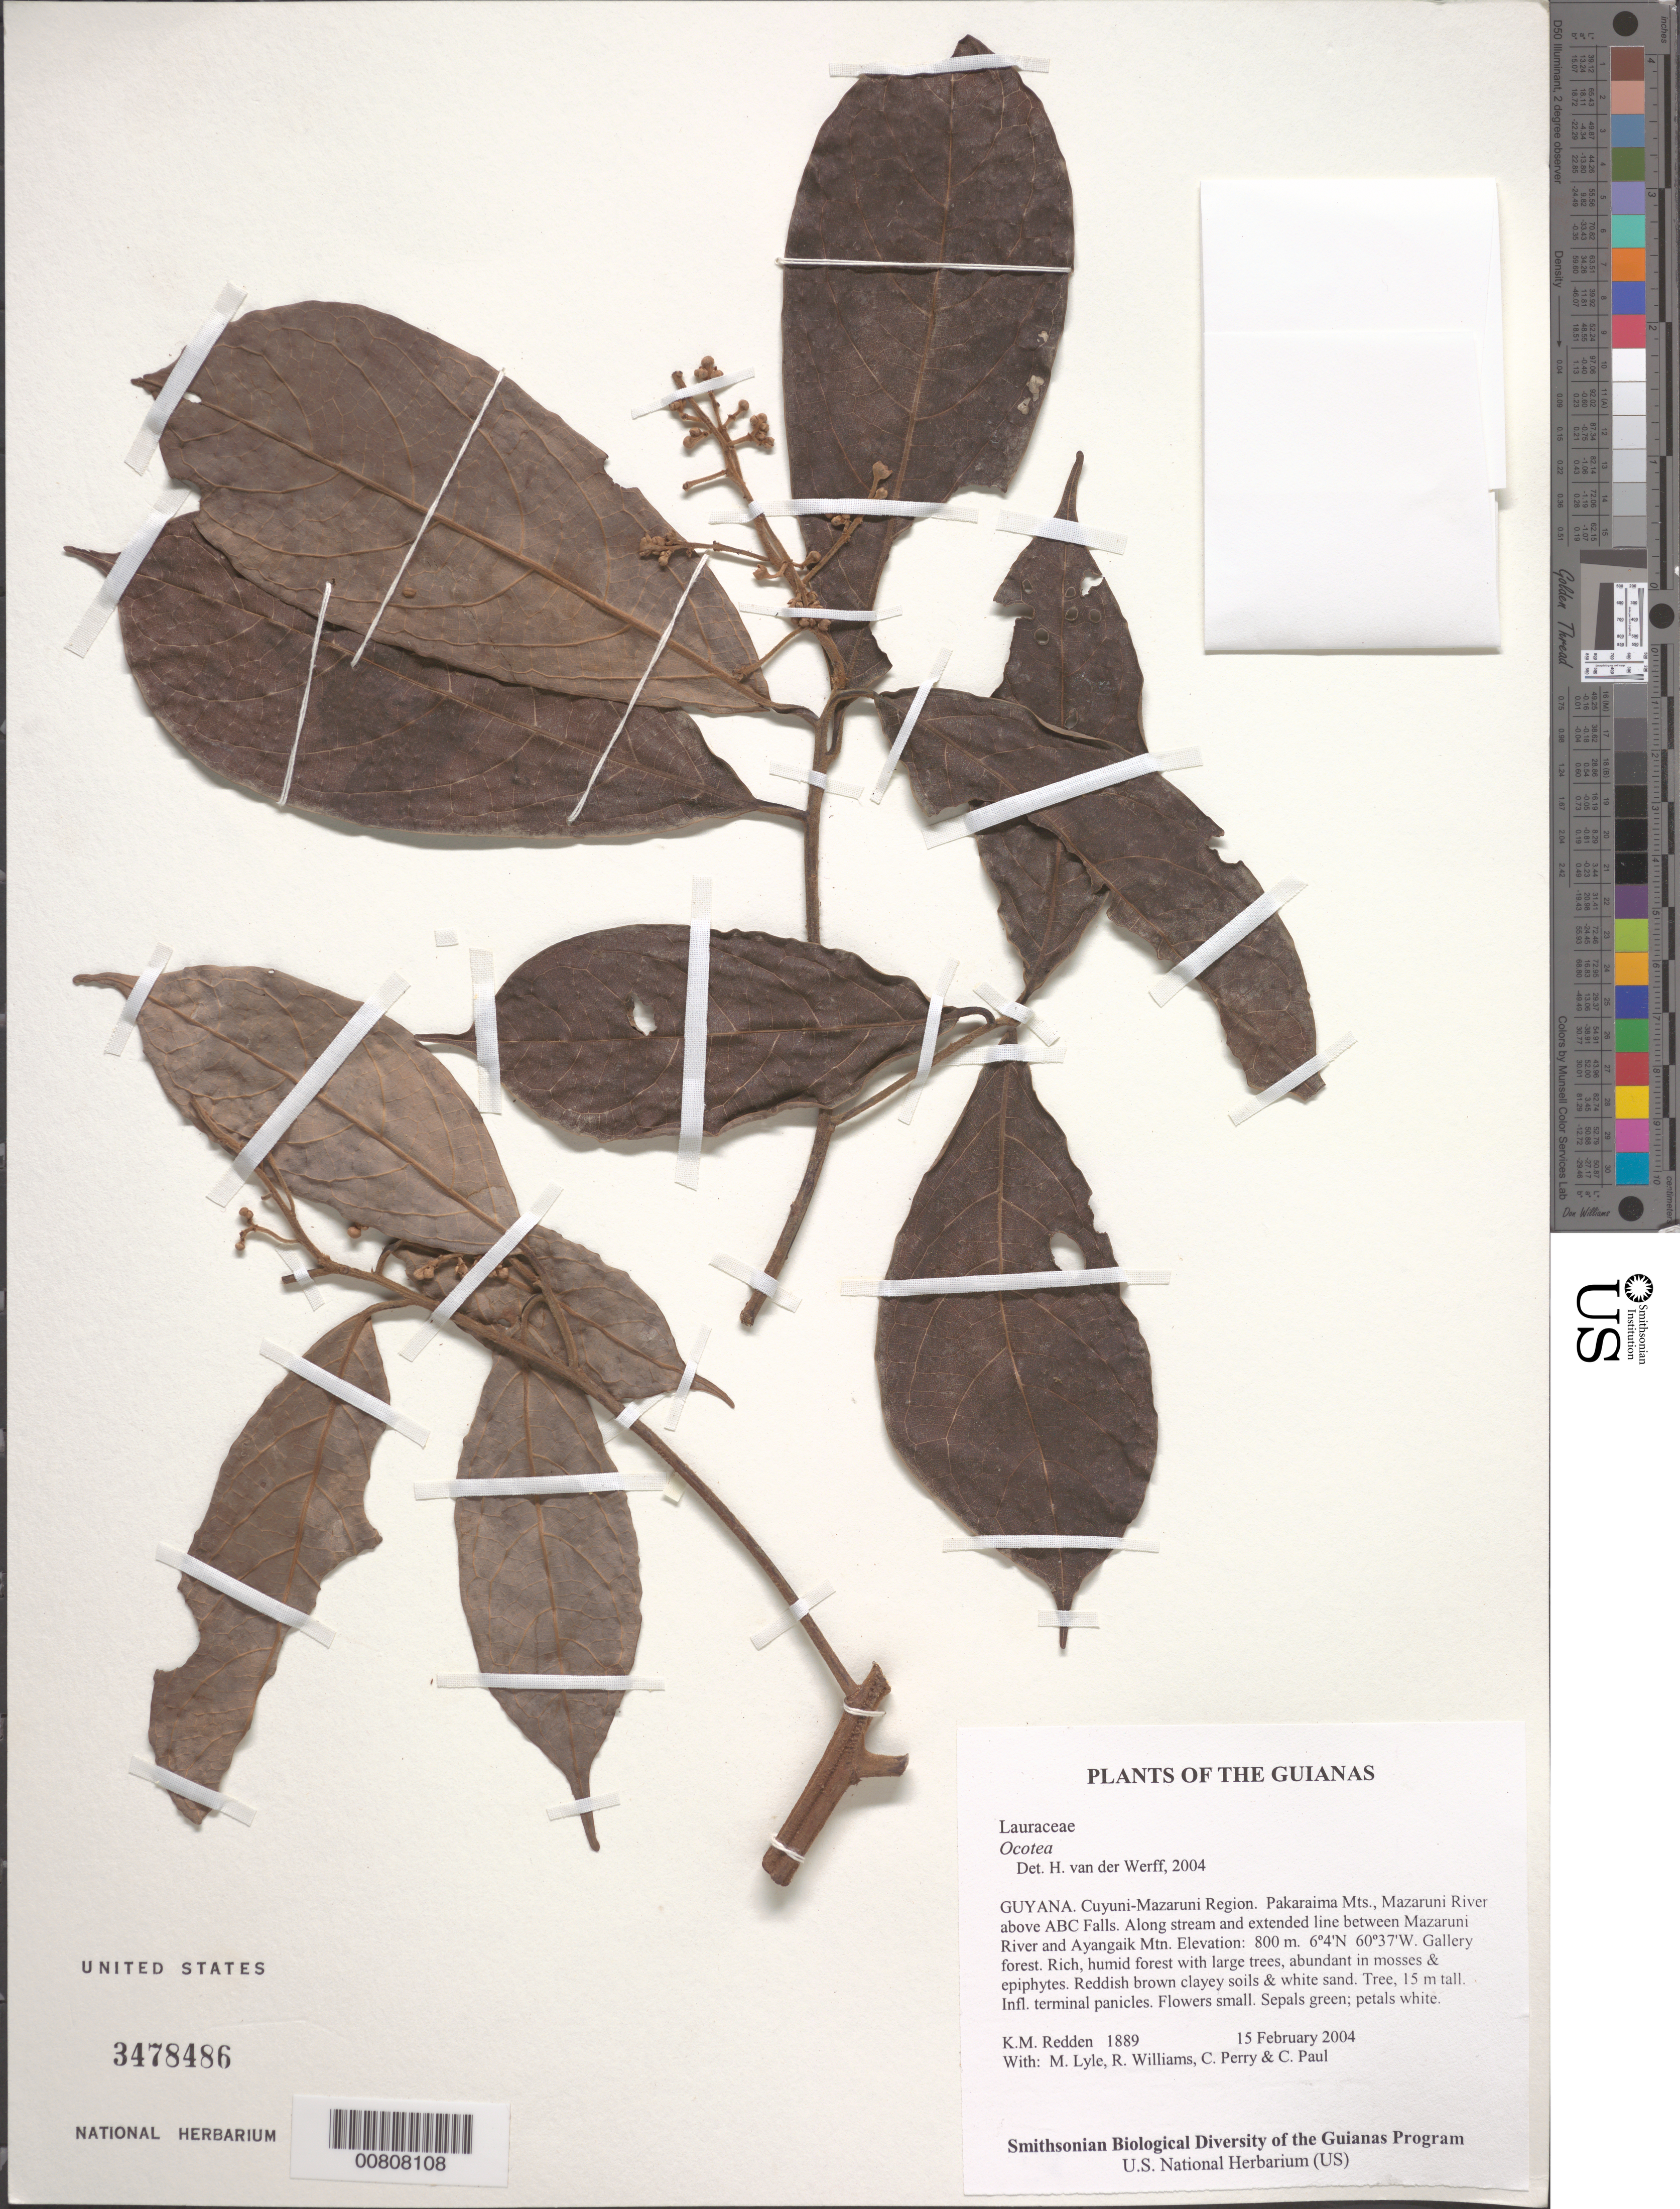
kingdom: Plantae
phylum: Tracheophyta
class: Magnoliopsida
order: Laurales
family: Lauraceae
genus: Ocotea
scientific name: Ocotea sp.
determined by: van der Werff, H., (MO), Missouri Botanical Garden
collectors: K. M. Redden, M. Lyle, R. Williams, C. Perry & C. Paul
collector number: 1889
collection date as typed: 15 February 2004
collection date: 2004-02-15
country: Guyana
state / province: Cuyuni-Mazaruni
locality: Pakaraima Mts., Mazaruni River above ABC Falls. Along stream and extended line between Mazaruni River and Ayangaik Mtn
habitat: Gallery forest. Rich, humid forest with large trees, abundant in mosses, epiphytes. Reddish brown clayey soils and white sand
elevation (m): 800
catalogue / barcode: US 3478486